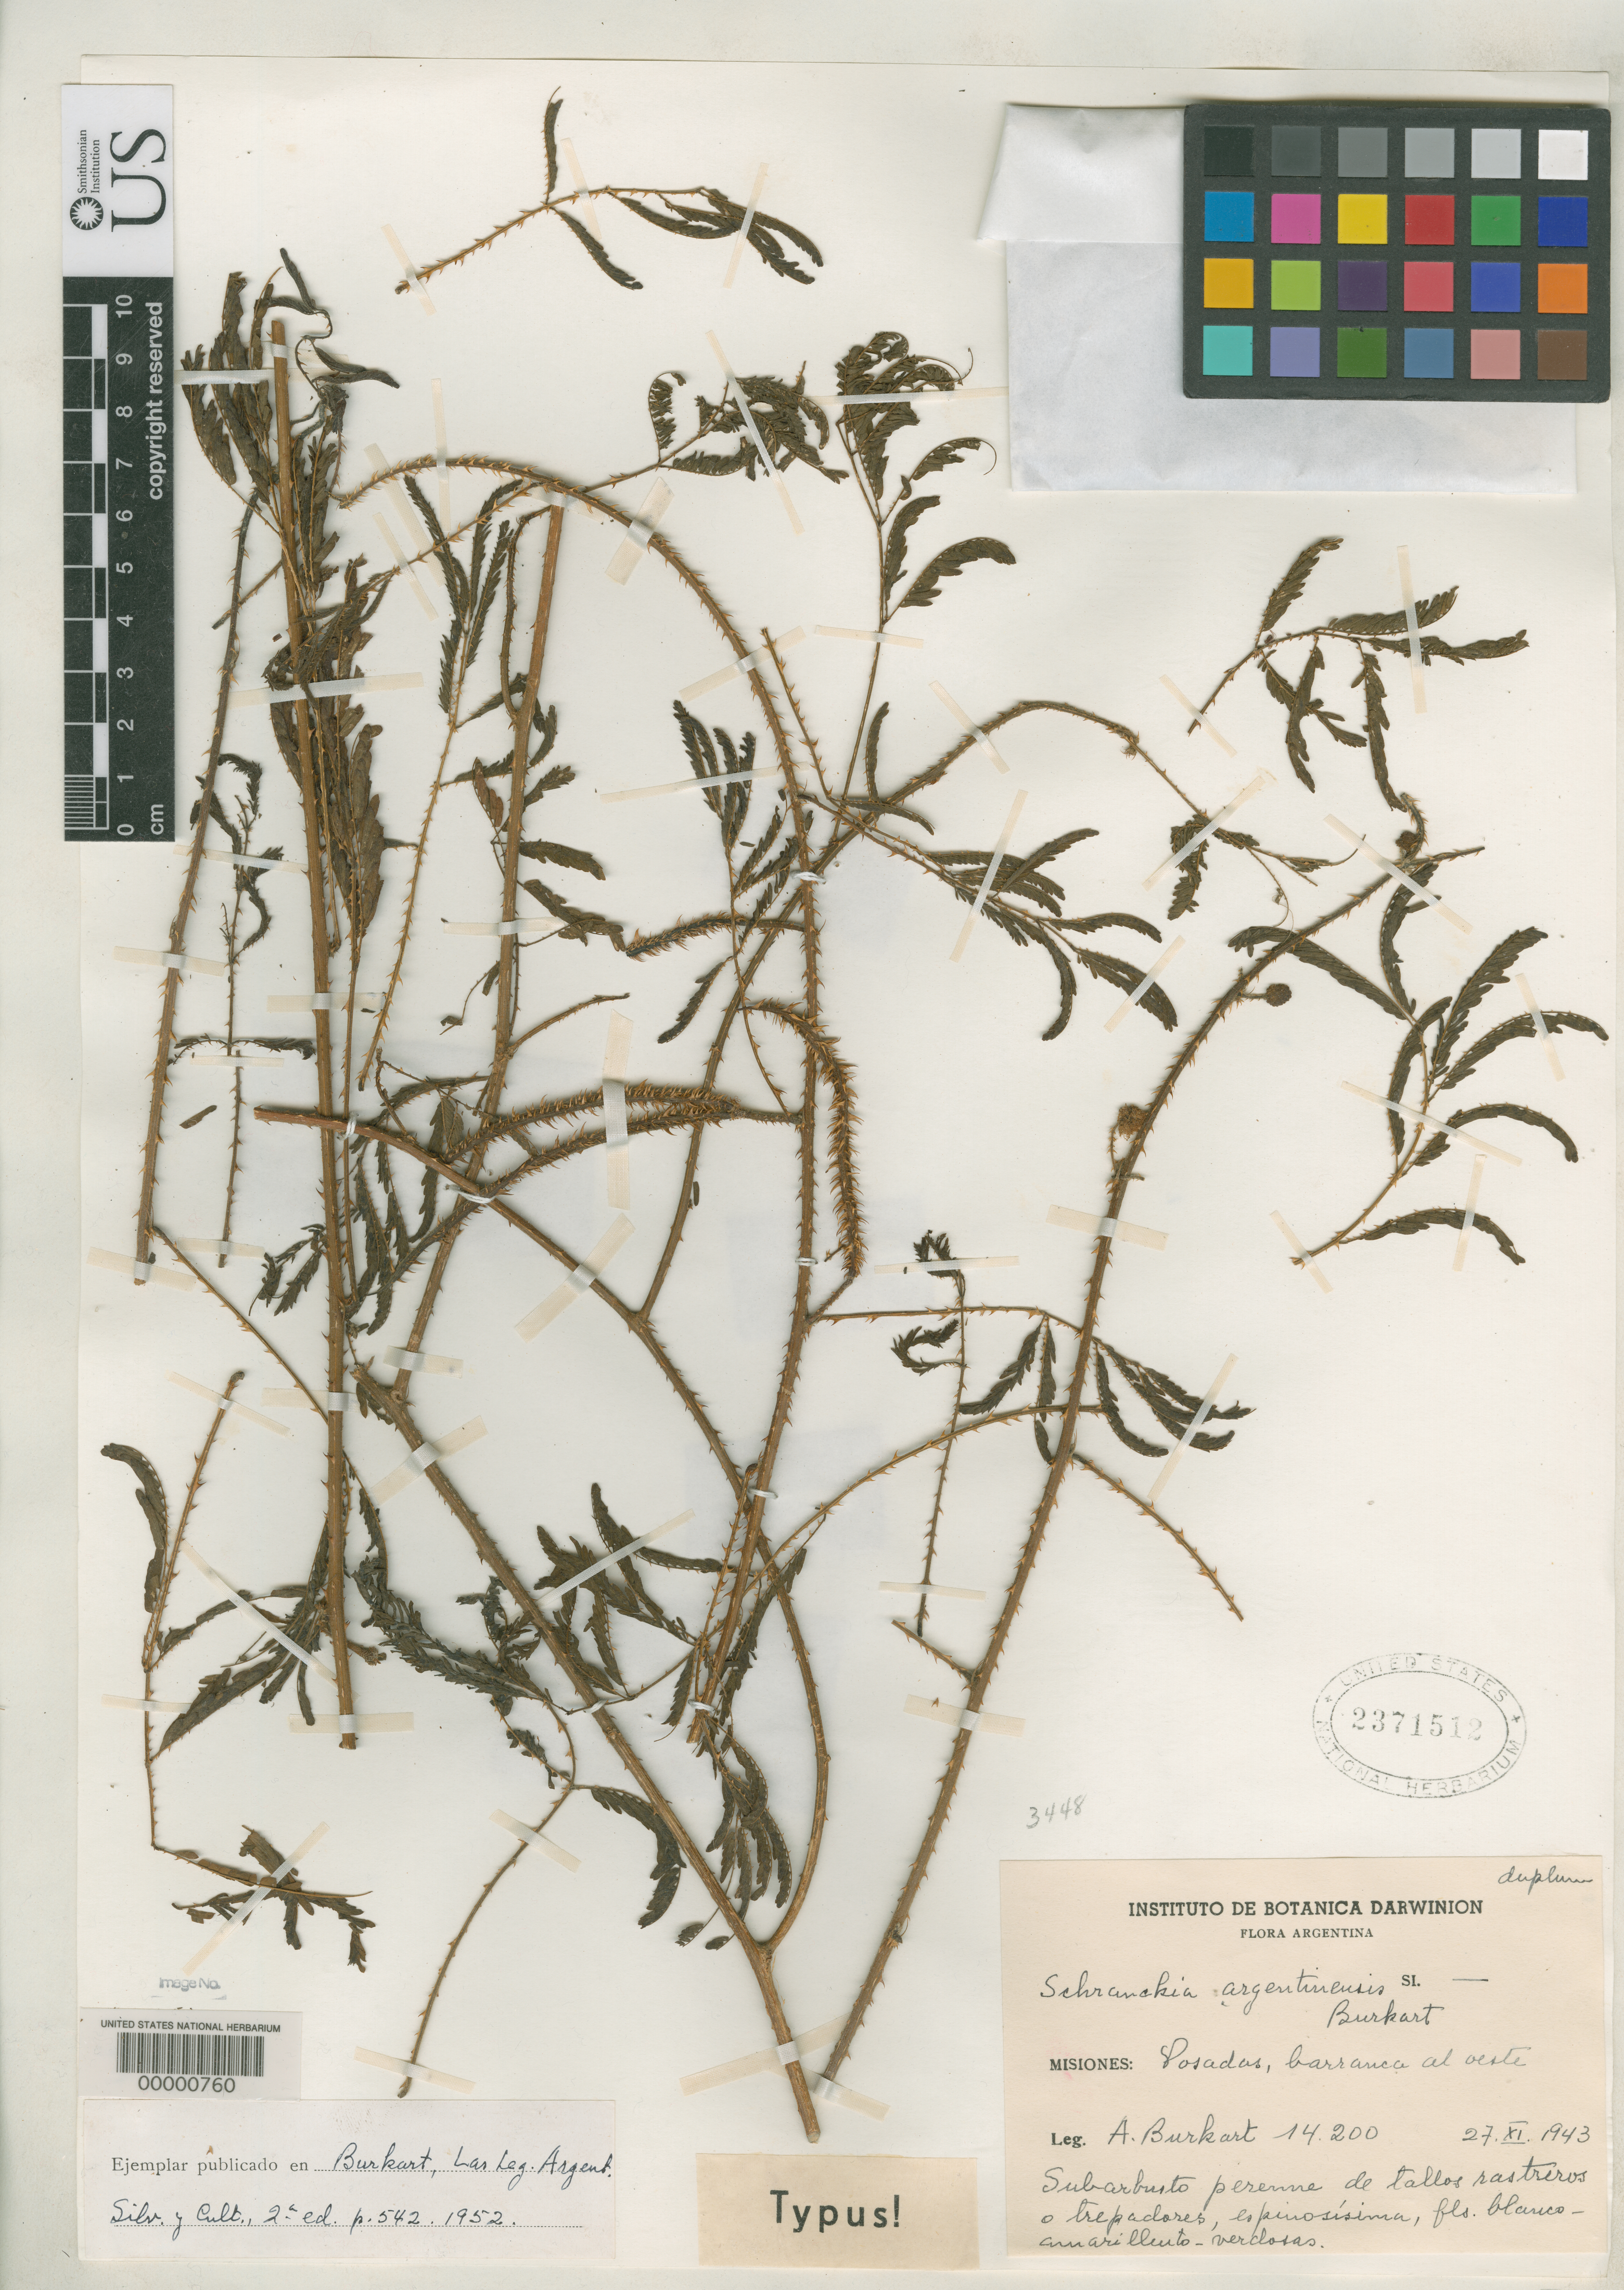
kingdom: Plantae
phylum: Tracheophyta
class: Magnoliopsida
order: Fabales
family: Fabaceae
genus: Schrankia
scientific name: Schrankia argentinensis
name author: Burkart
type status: Isotype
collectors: A. E. Burkart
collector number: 14200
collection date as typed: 27 Nov 1943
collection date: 1943-11-27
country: Argentina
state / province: Misiones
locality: Posadas.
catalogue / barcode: US 2371512